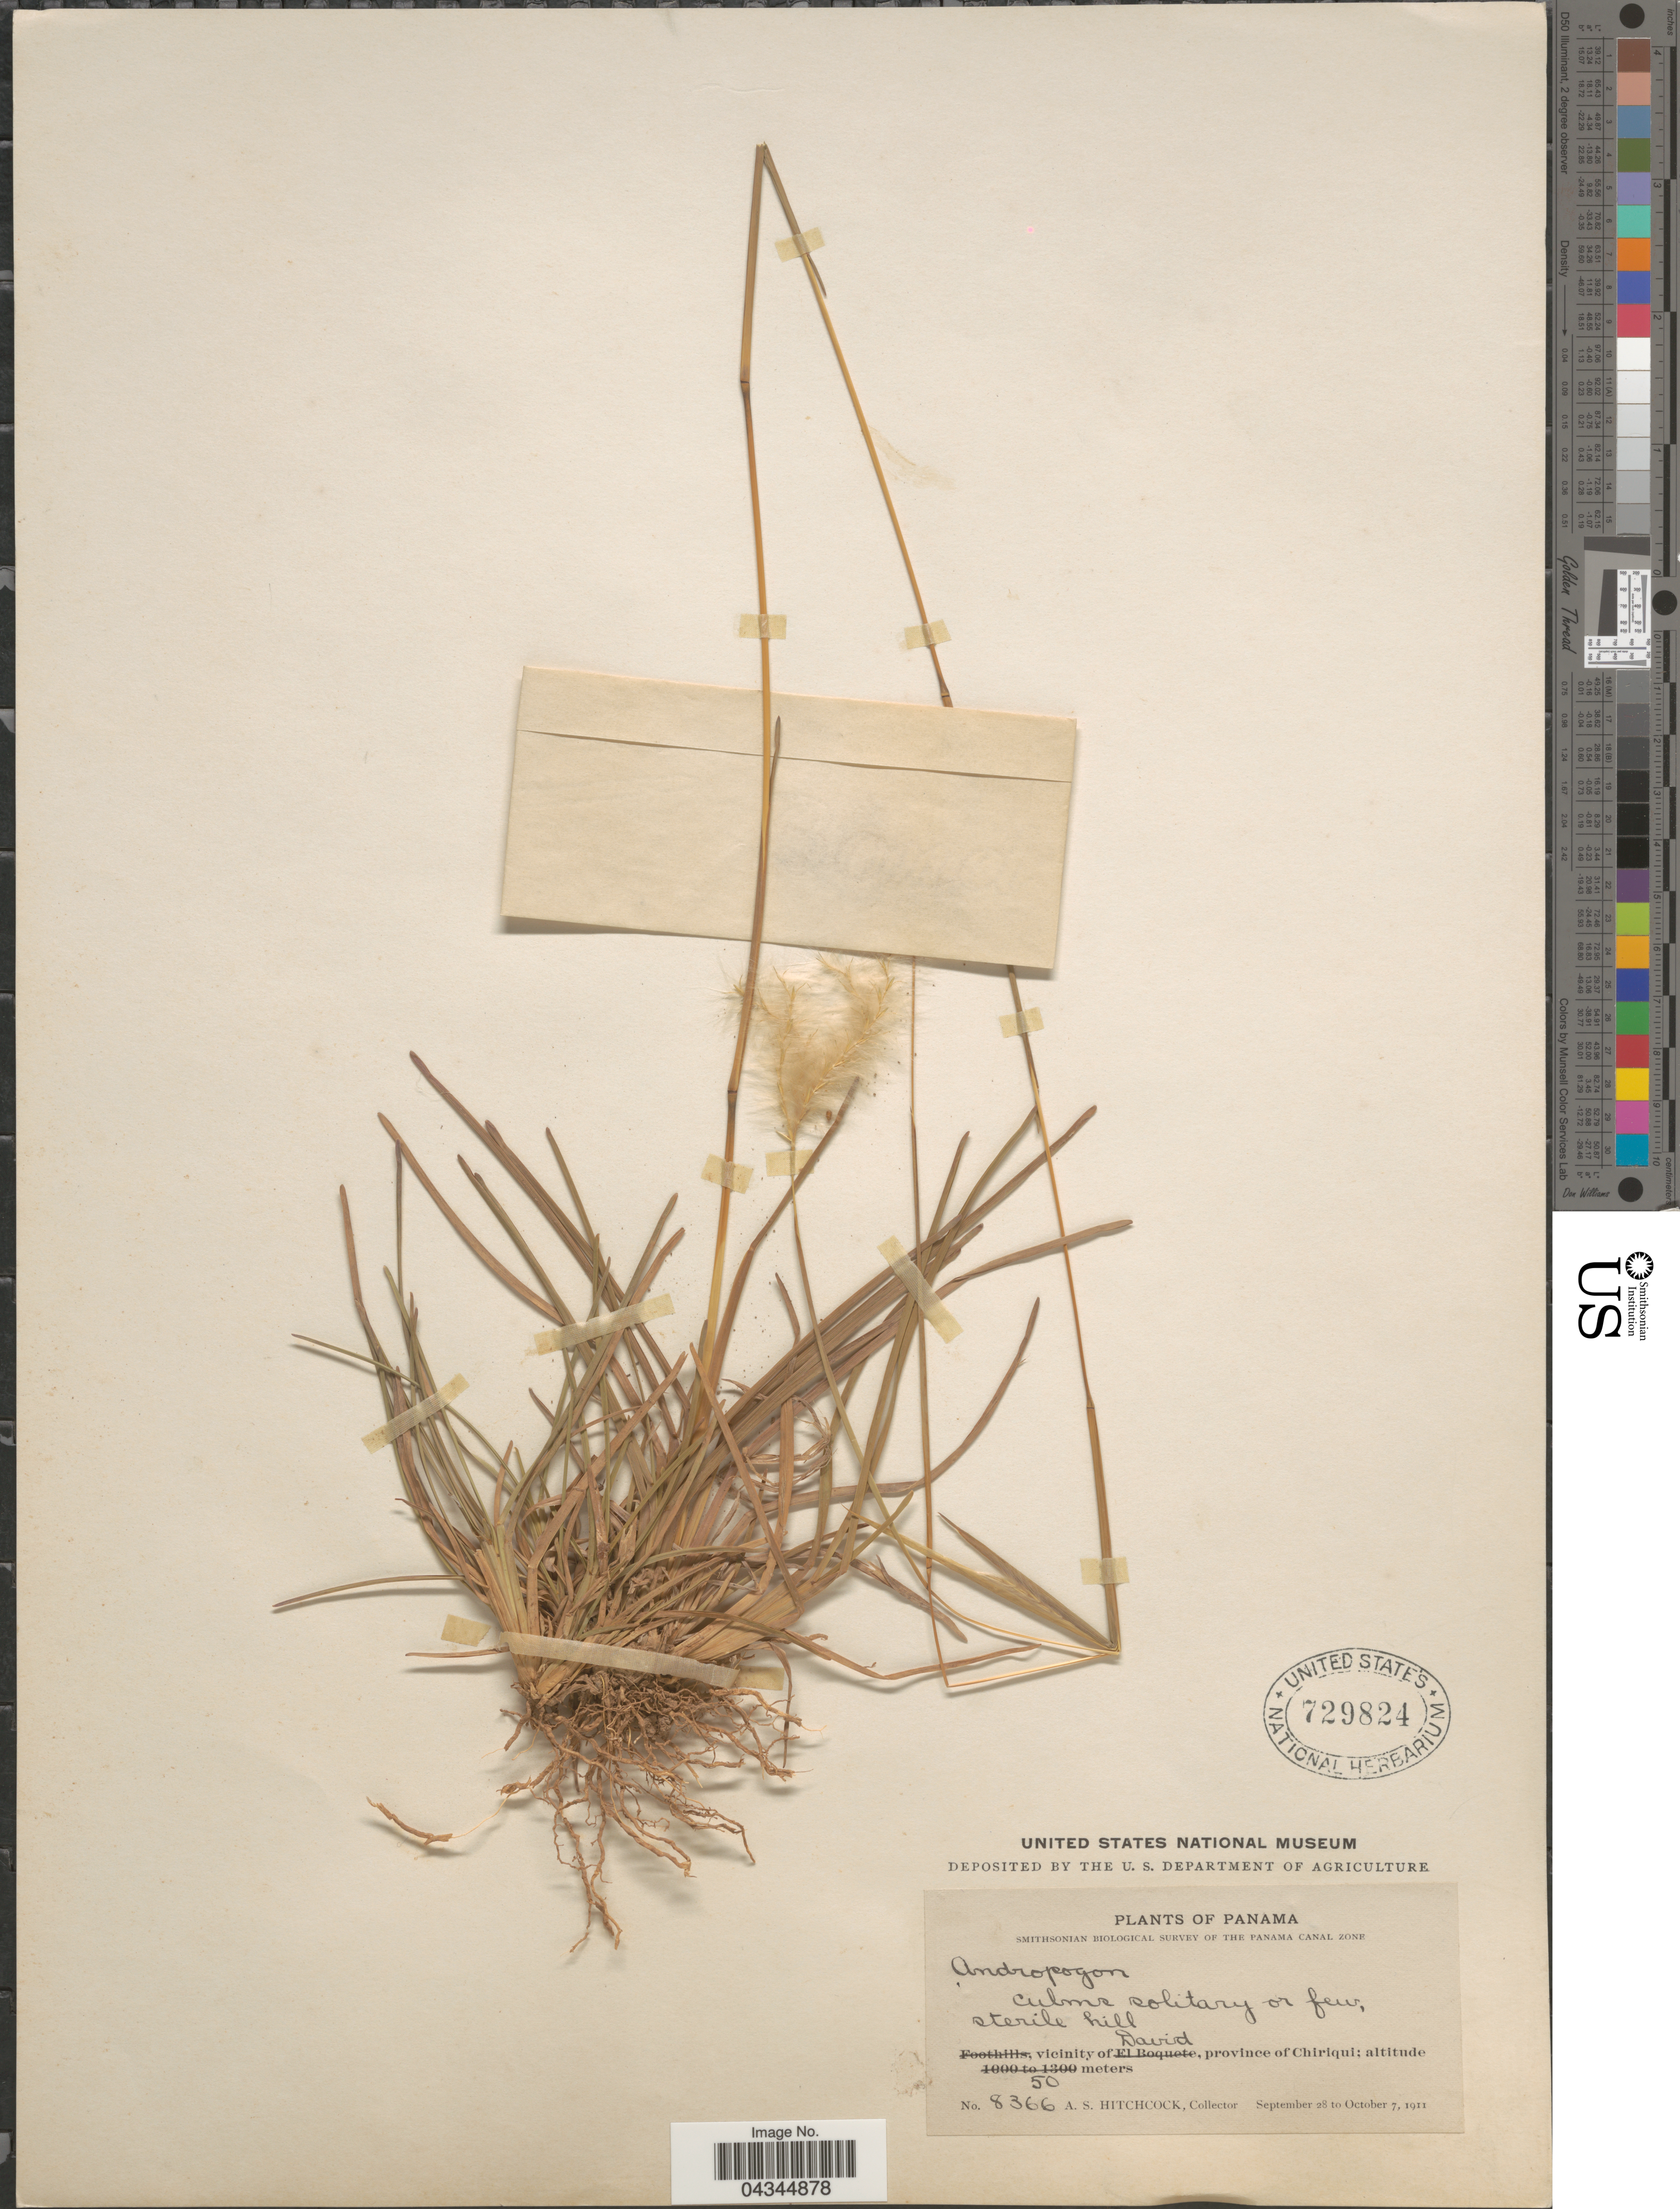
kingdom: Plantae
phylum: Tracheophyta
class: Liliopsida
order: Poales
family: Poaceae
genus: Andropogon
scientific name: Andropogon selloanus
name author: (Hack.) Hack.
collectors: A. S. Hitchcock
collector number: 8366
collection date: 1911-09-28/1911-10-07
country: Panama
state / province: Chiriqui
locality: Smithsonian Biological Survey of the Panama Canal Zone. Vicinity of David.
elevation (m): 50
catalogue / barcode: US 729824